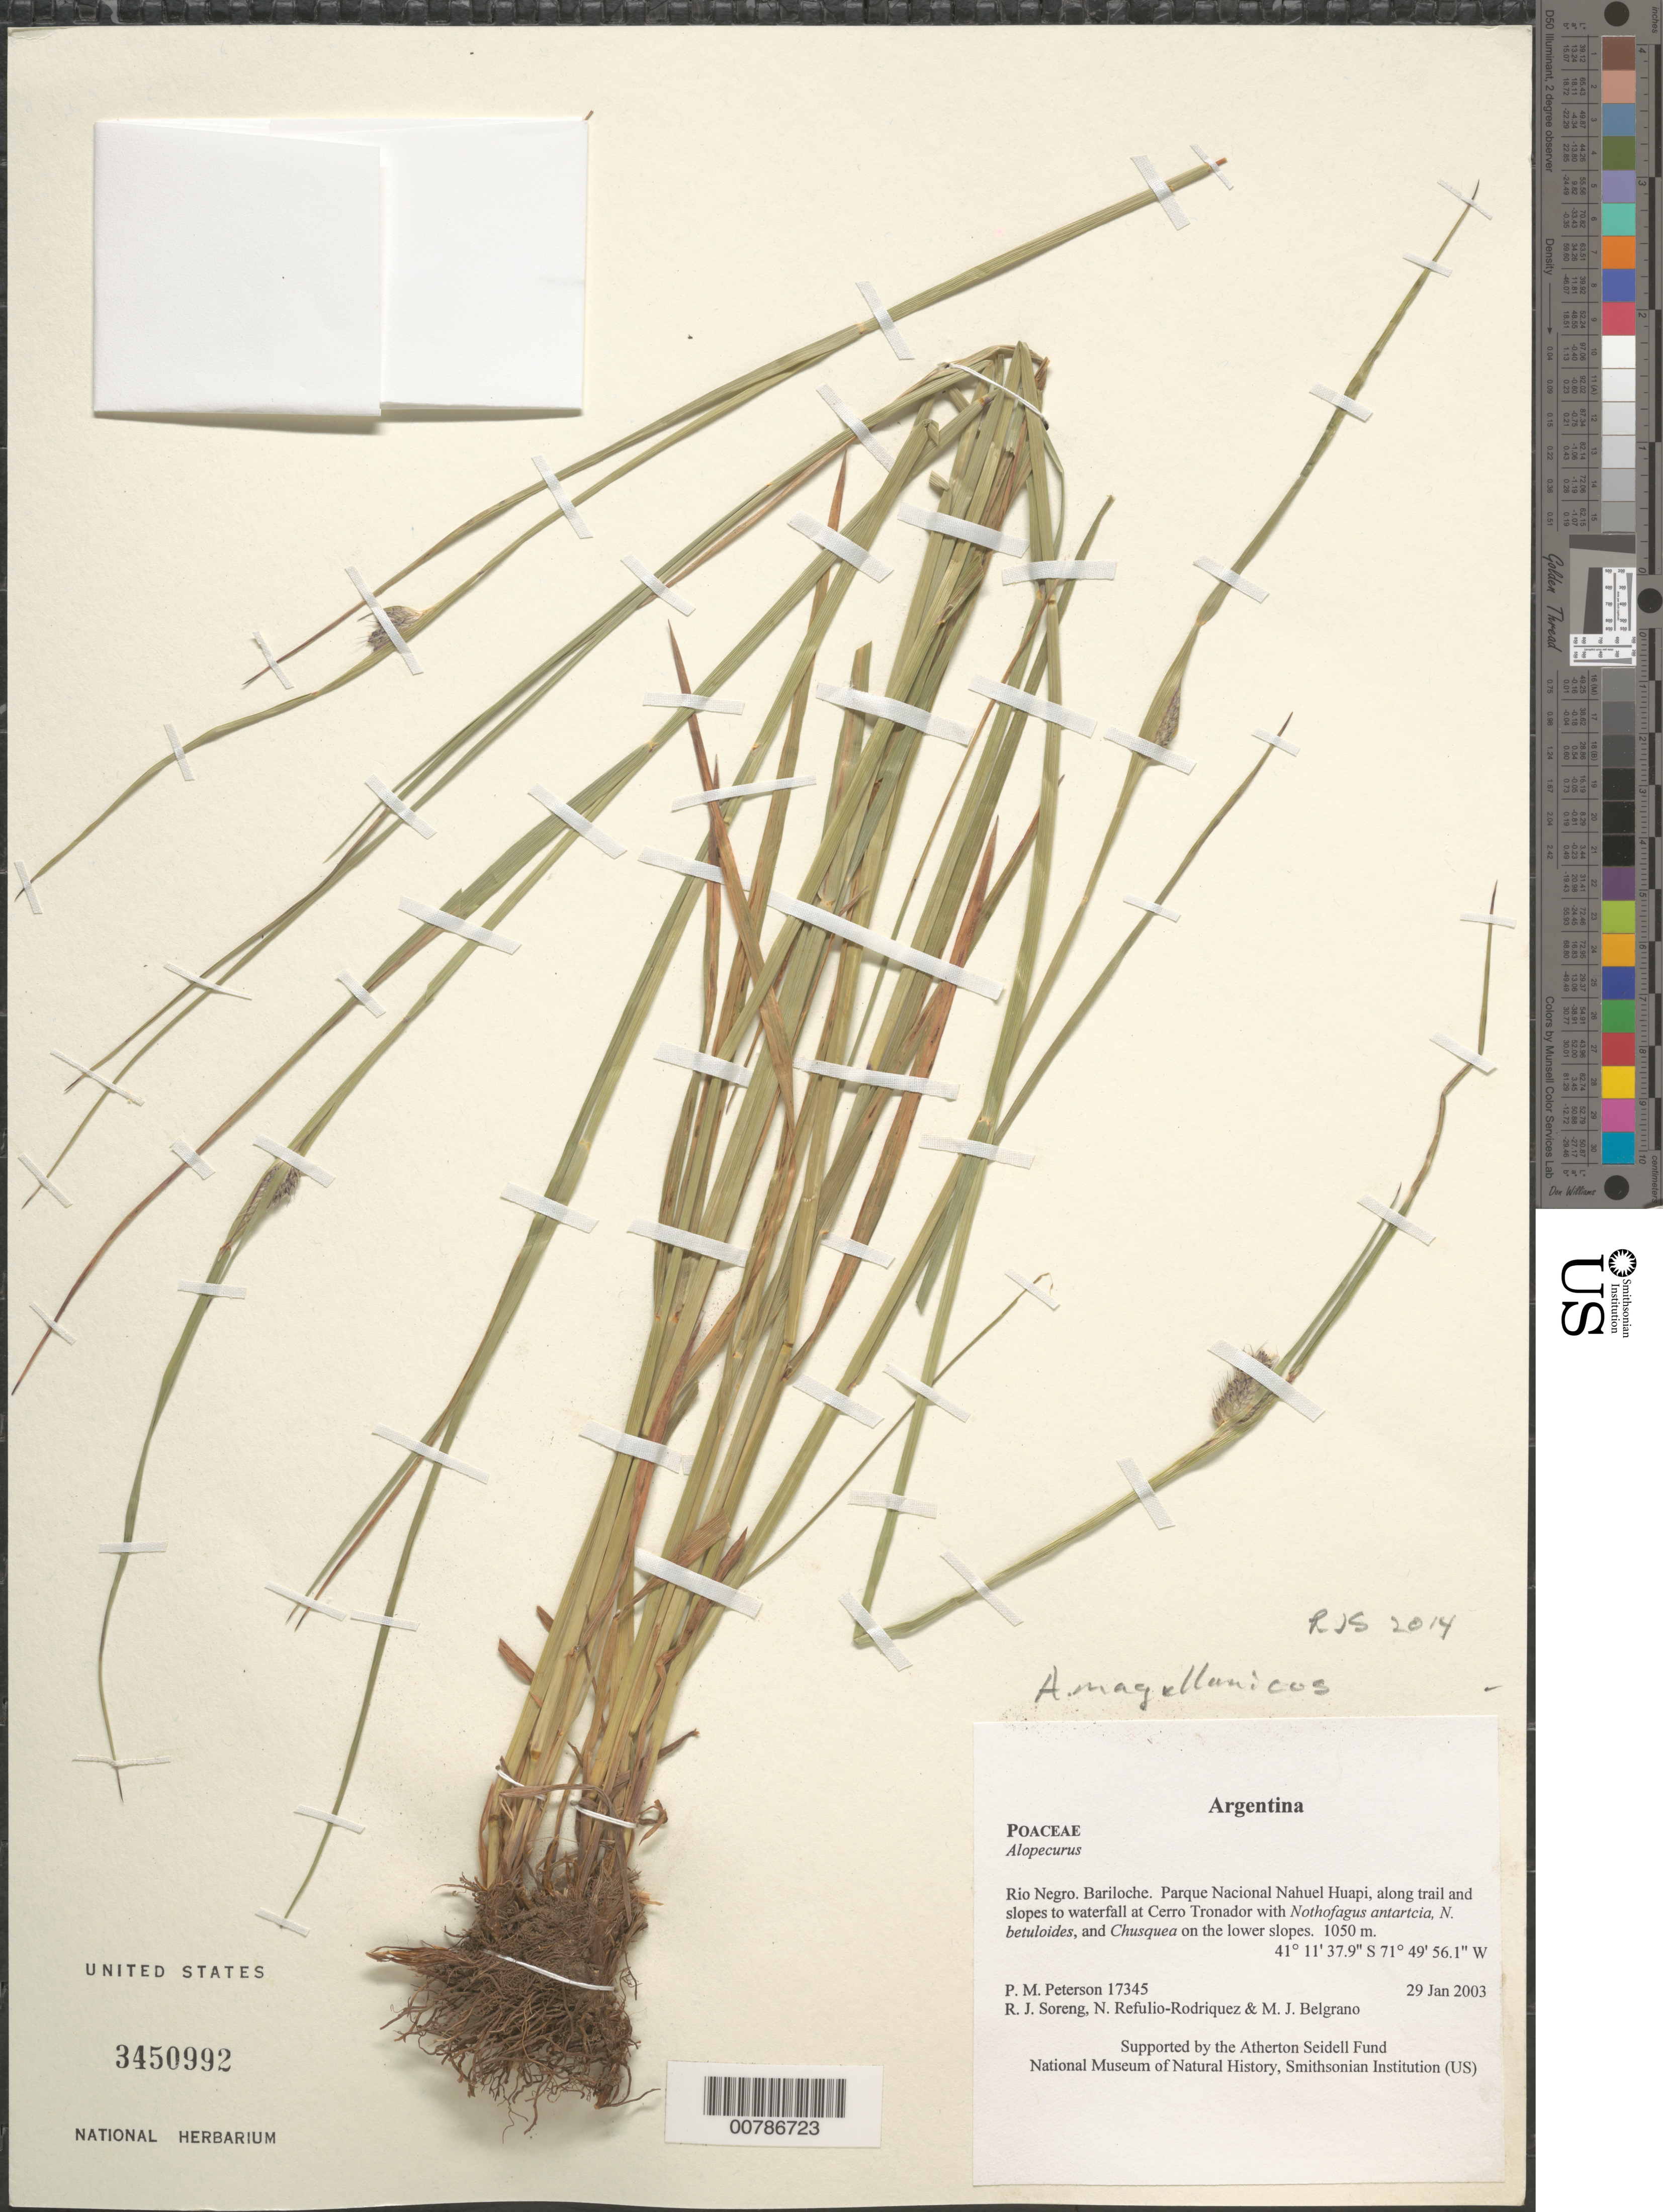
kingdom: Plantae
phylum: Tracheophyta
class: Liliopsida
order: Poales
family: Poaceae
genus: Alopecurus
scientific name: Alopecurus magellanicus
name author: Lam.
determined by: Soreng, Robert J., Research Associate (BOT), Smithsonian Institution - National Museum of Natural History (UNITED STATES)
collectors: P. M. Peterson, R. J. Soreng, N. Refulio-Rodríguez & M. Belgrano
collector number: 17345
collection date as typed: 29 Jan 2003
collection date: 2003-01-29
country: Argentina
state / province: Rio Negro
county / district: Bariloche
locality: Parque Nacional Nahuel Huapi, along trail and slopes to waterfall at Cerro Tronador with Nothofagus antartcia, N. betuloides, and Chusquea on the lower slopes.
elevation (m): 1050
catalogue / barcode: US 3450992